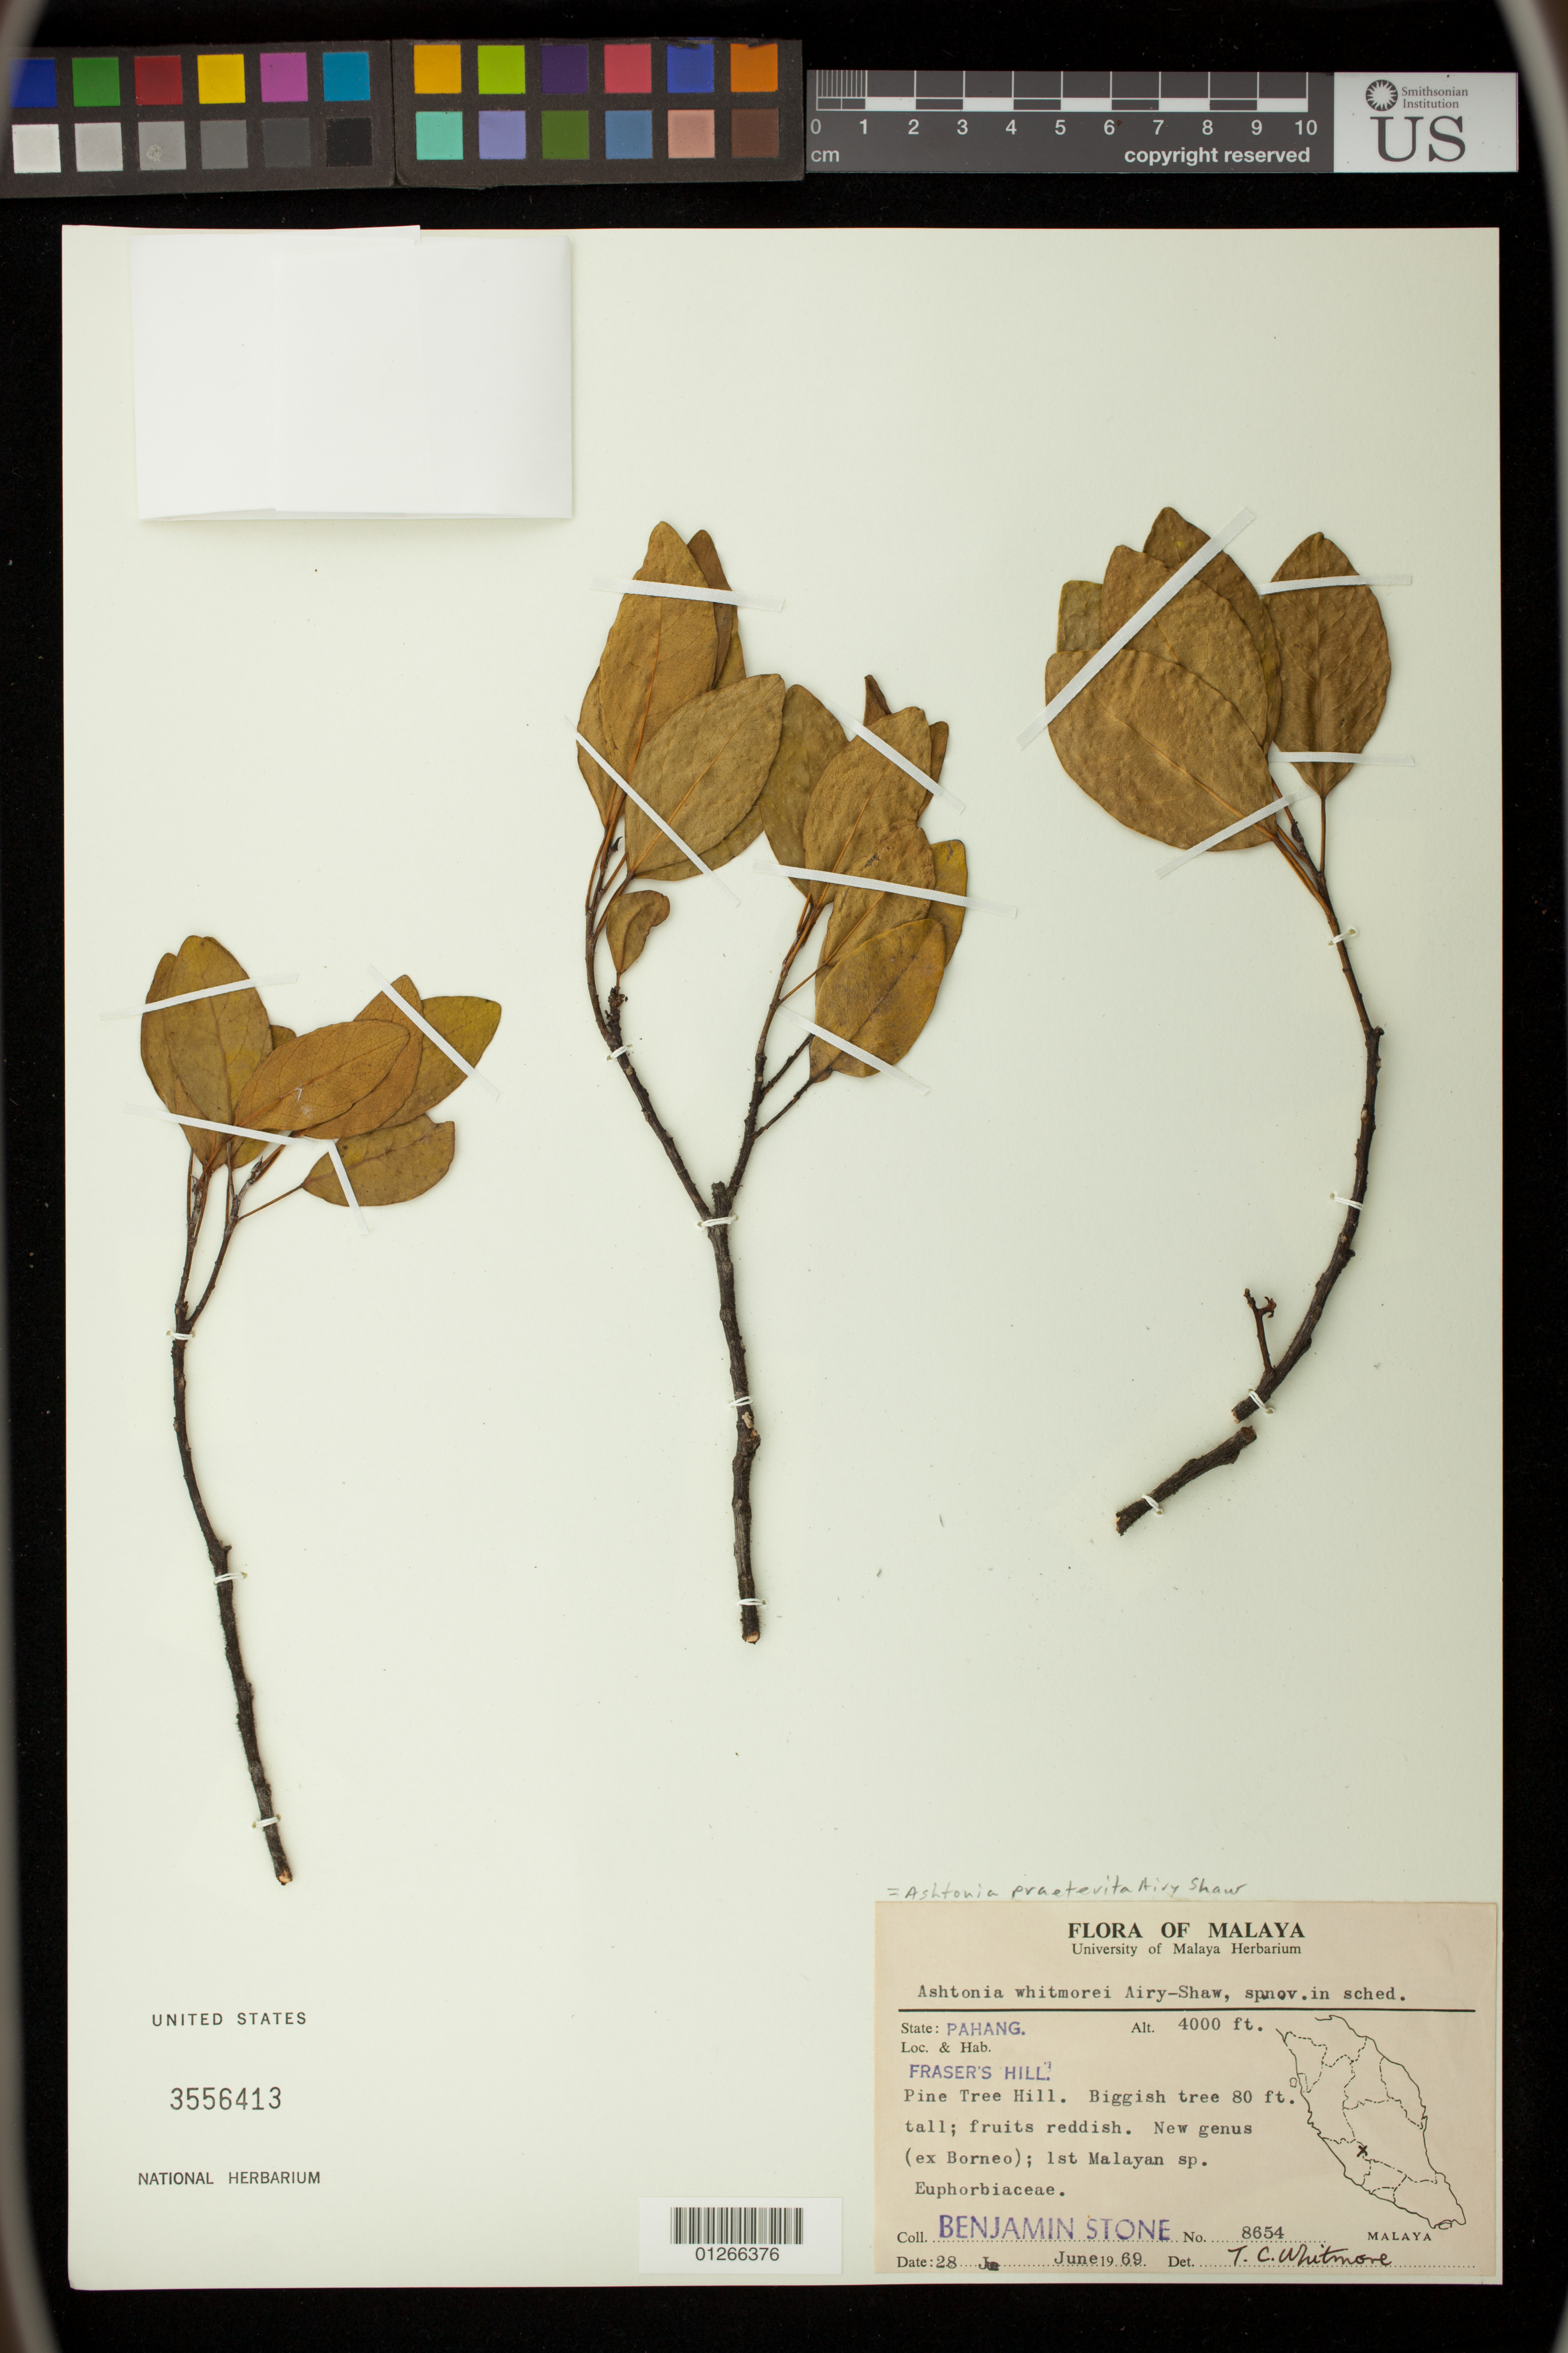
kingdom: Plantae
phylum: Tracheophyta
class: Magnoliopsida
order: Malpighiales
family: Phyllanthaceae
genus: Ashtonia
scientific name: Ashtonia praeterita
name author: Airy Shaw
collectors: B. C. Stone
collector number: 8654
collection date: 1969-06-28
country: Malaysia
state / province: Pahang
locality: Malaya. Fraser's Hill. Pine Tree Hill.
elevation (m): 1219